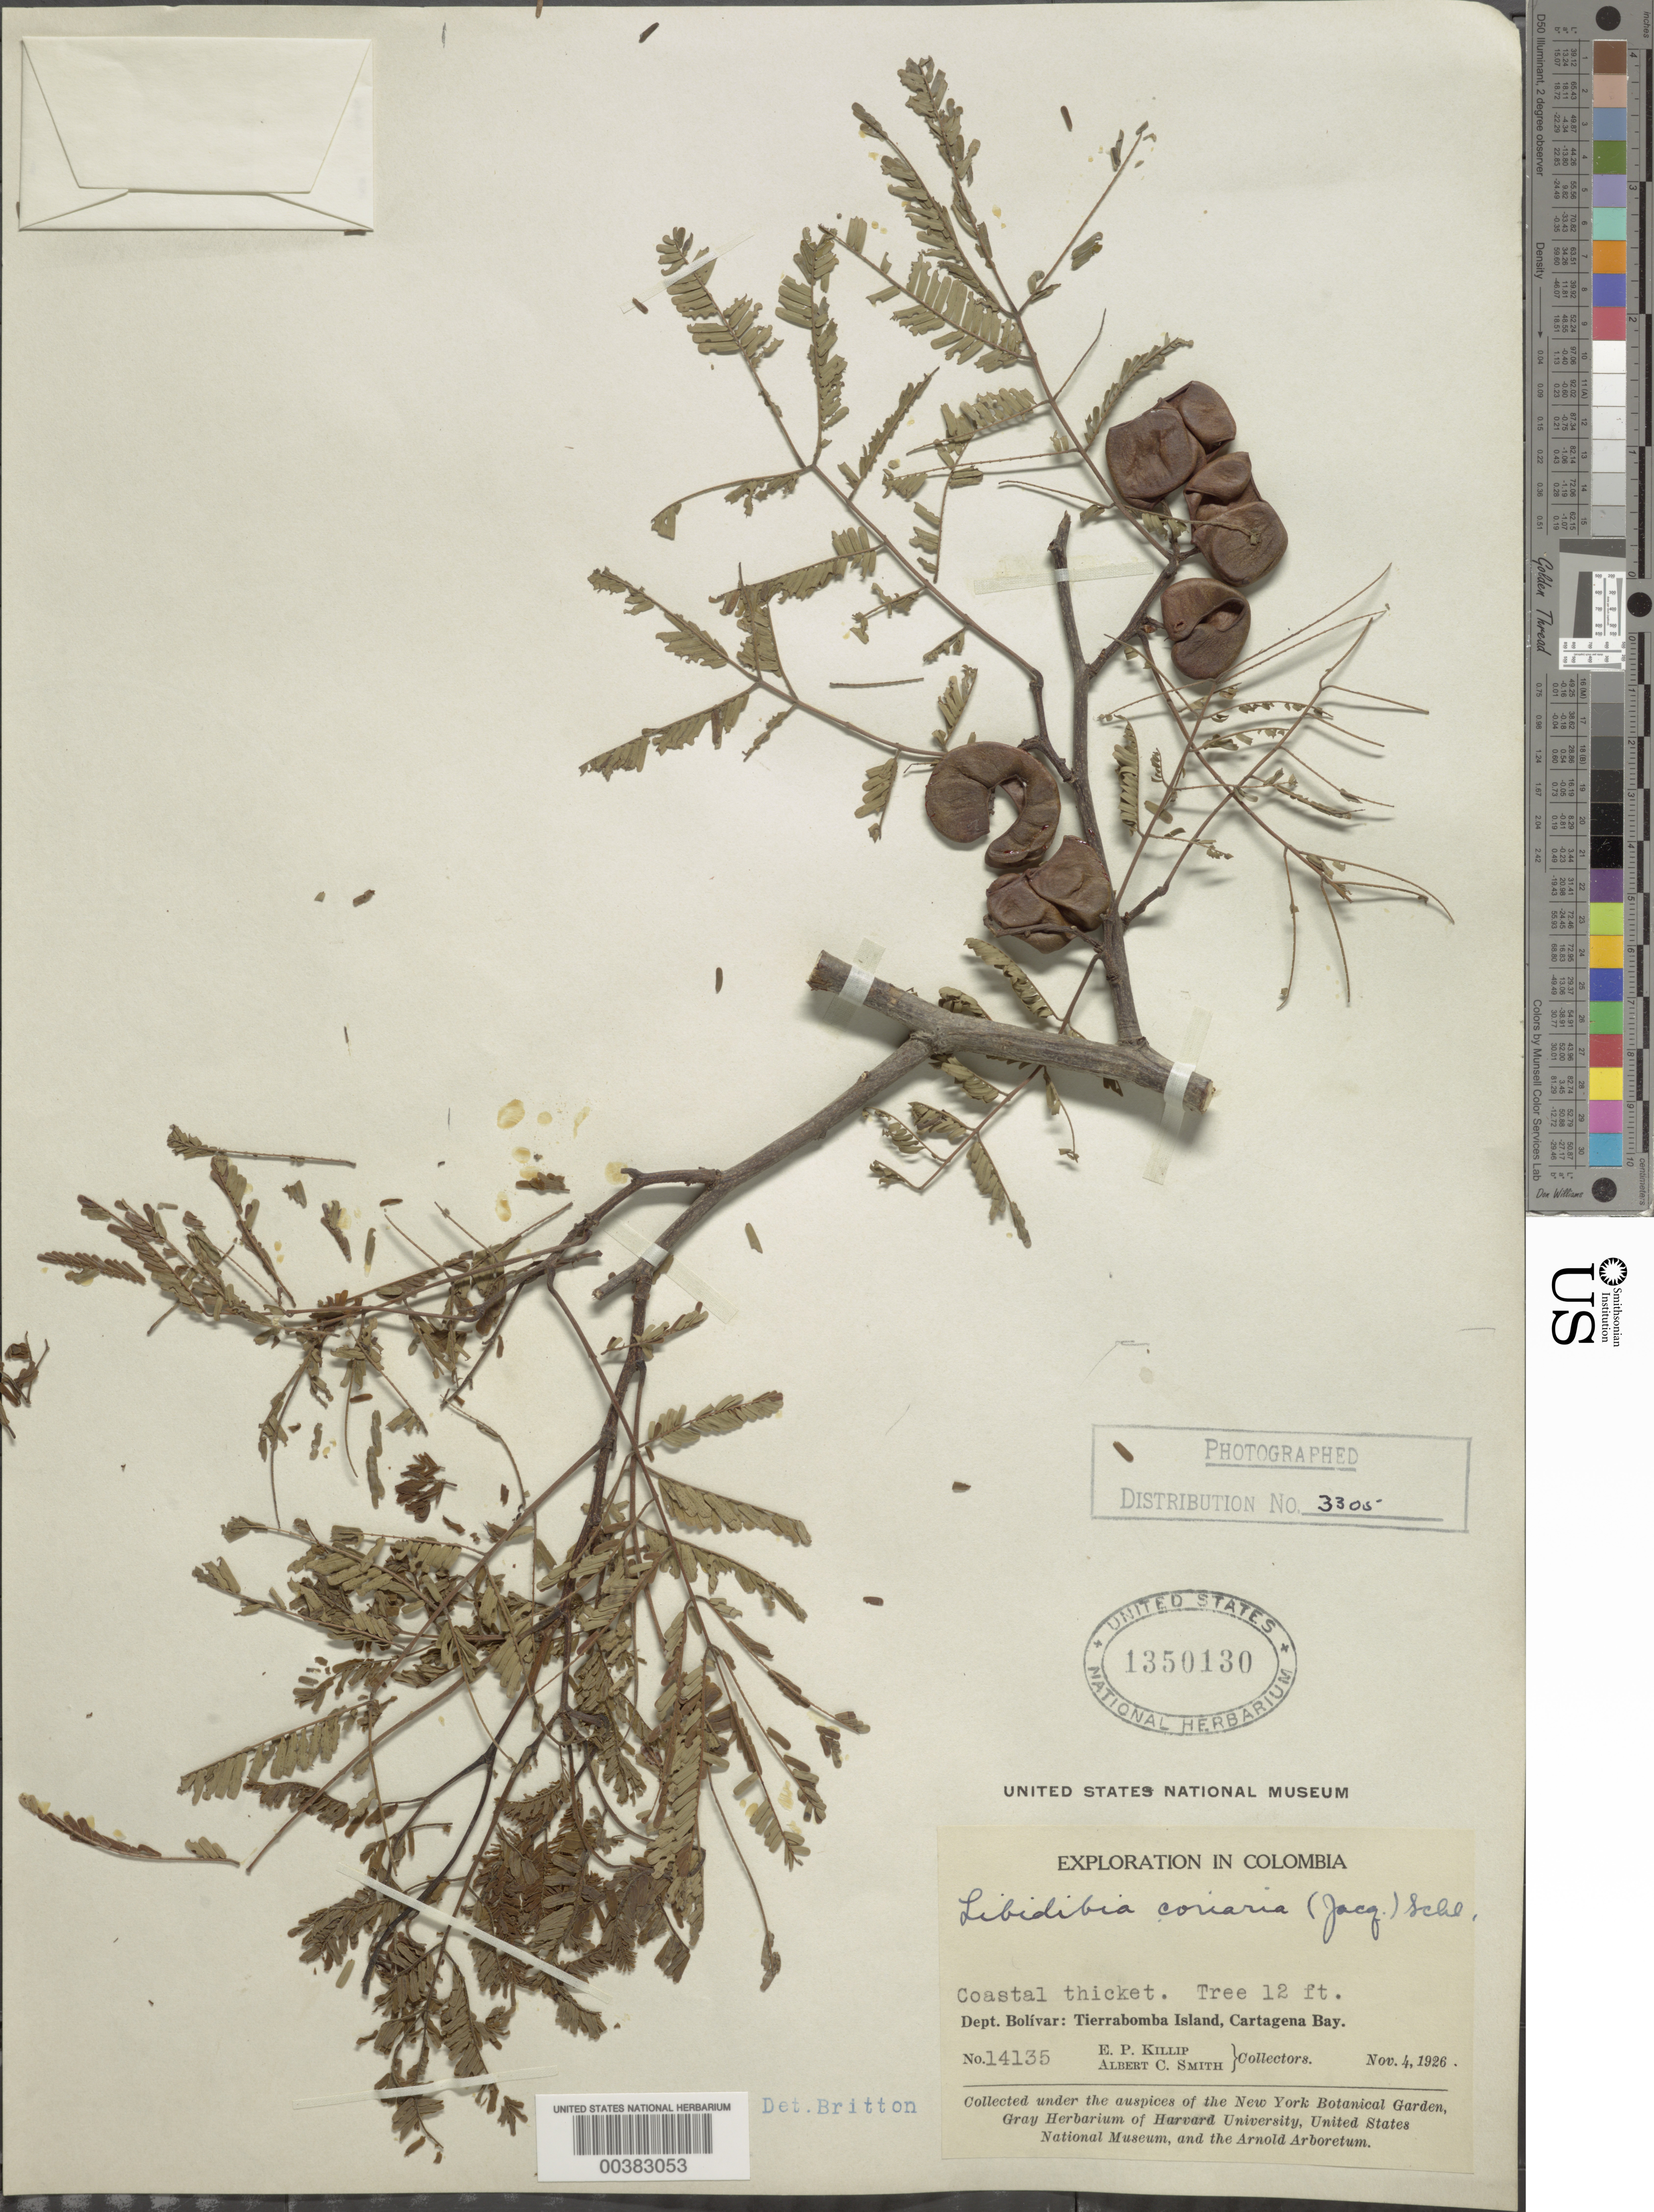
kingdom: Plantae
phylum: Tracheophyta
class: Magnoliopsida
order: Fabales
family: Fabaceae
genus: Libidibia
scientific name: Libidibia coriaria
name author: (Jacq.) Schltdl.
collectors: E. P. Killip & A. C. Smith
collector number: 14135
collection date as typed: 04 Nov 1926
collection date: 1926-11-04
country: Colombia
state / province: Bolívar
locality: Tierrabomba Island, Cartagena Bay.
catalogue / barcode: US 1350130